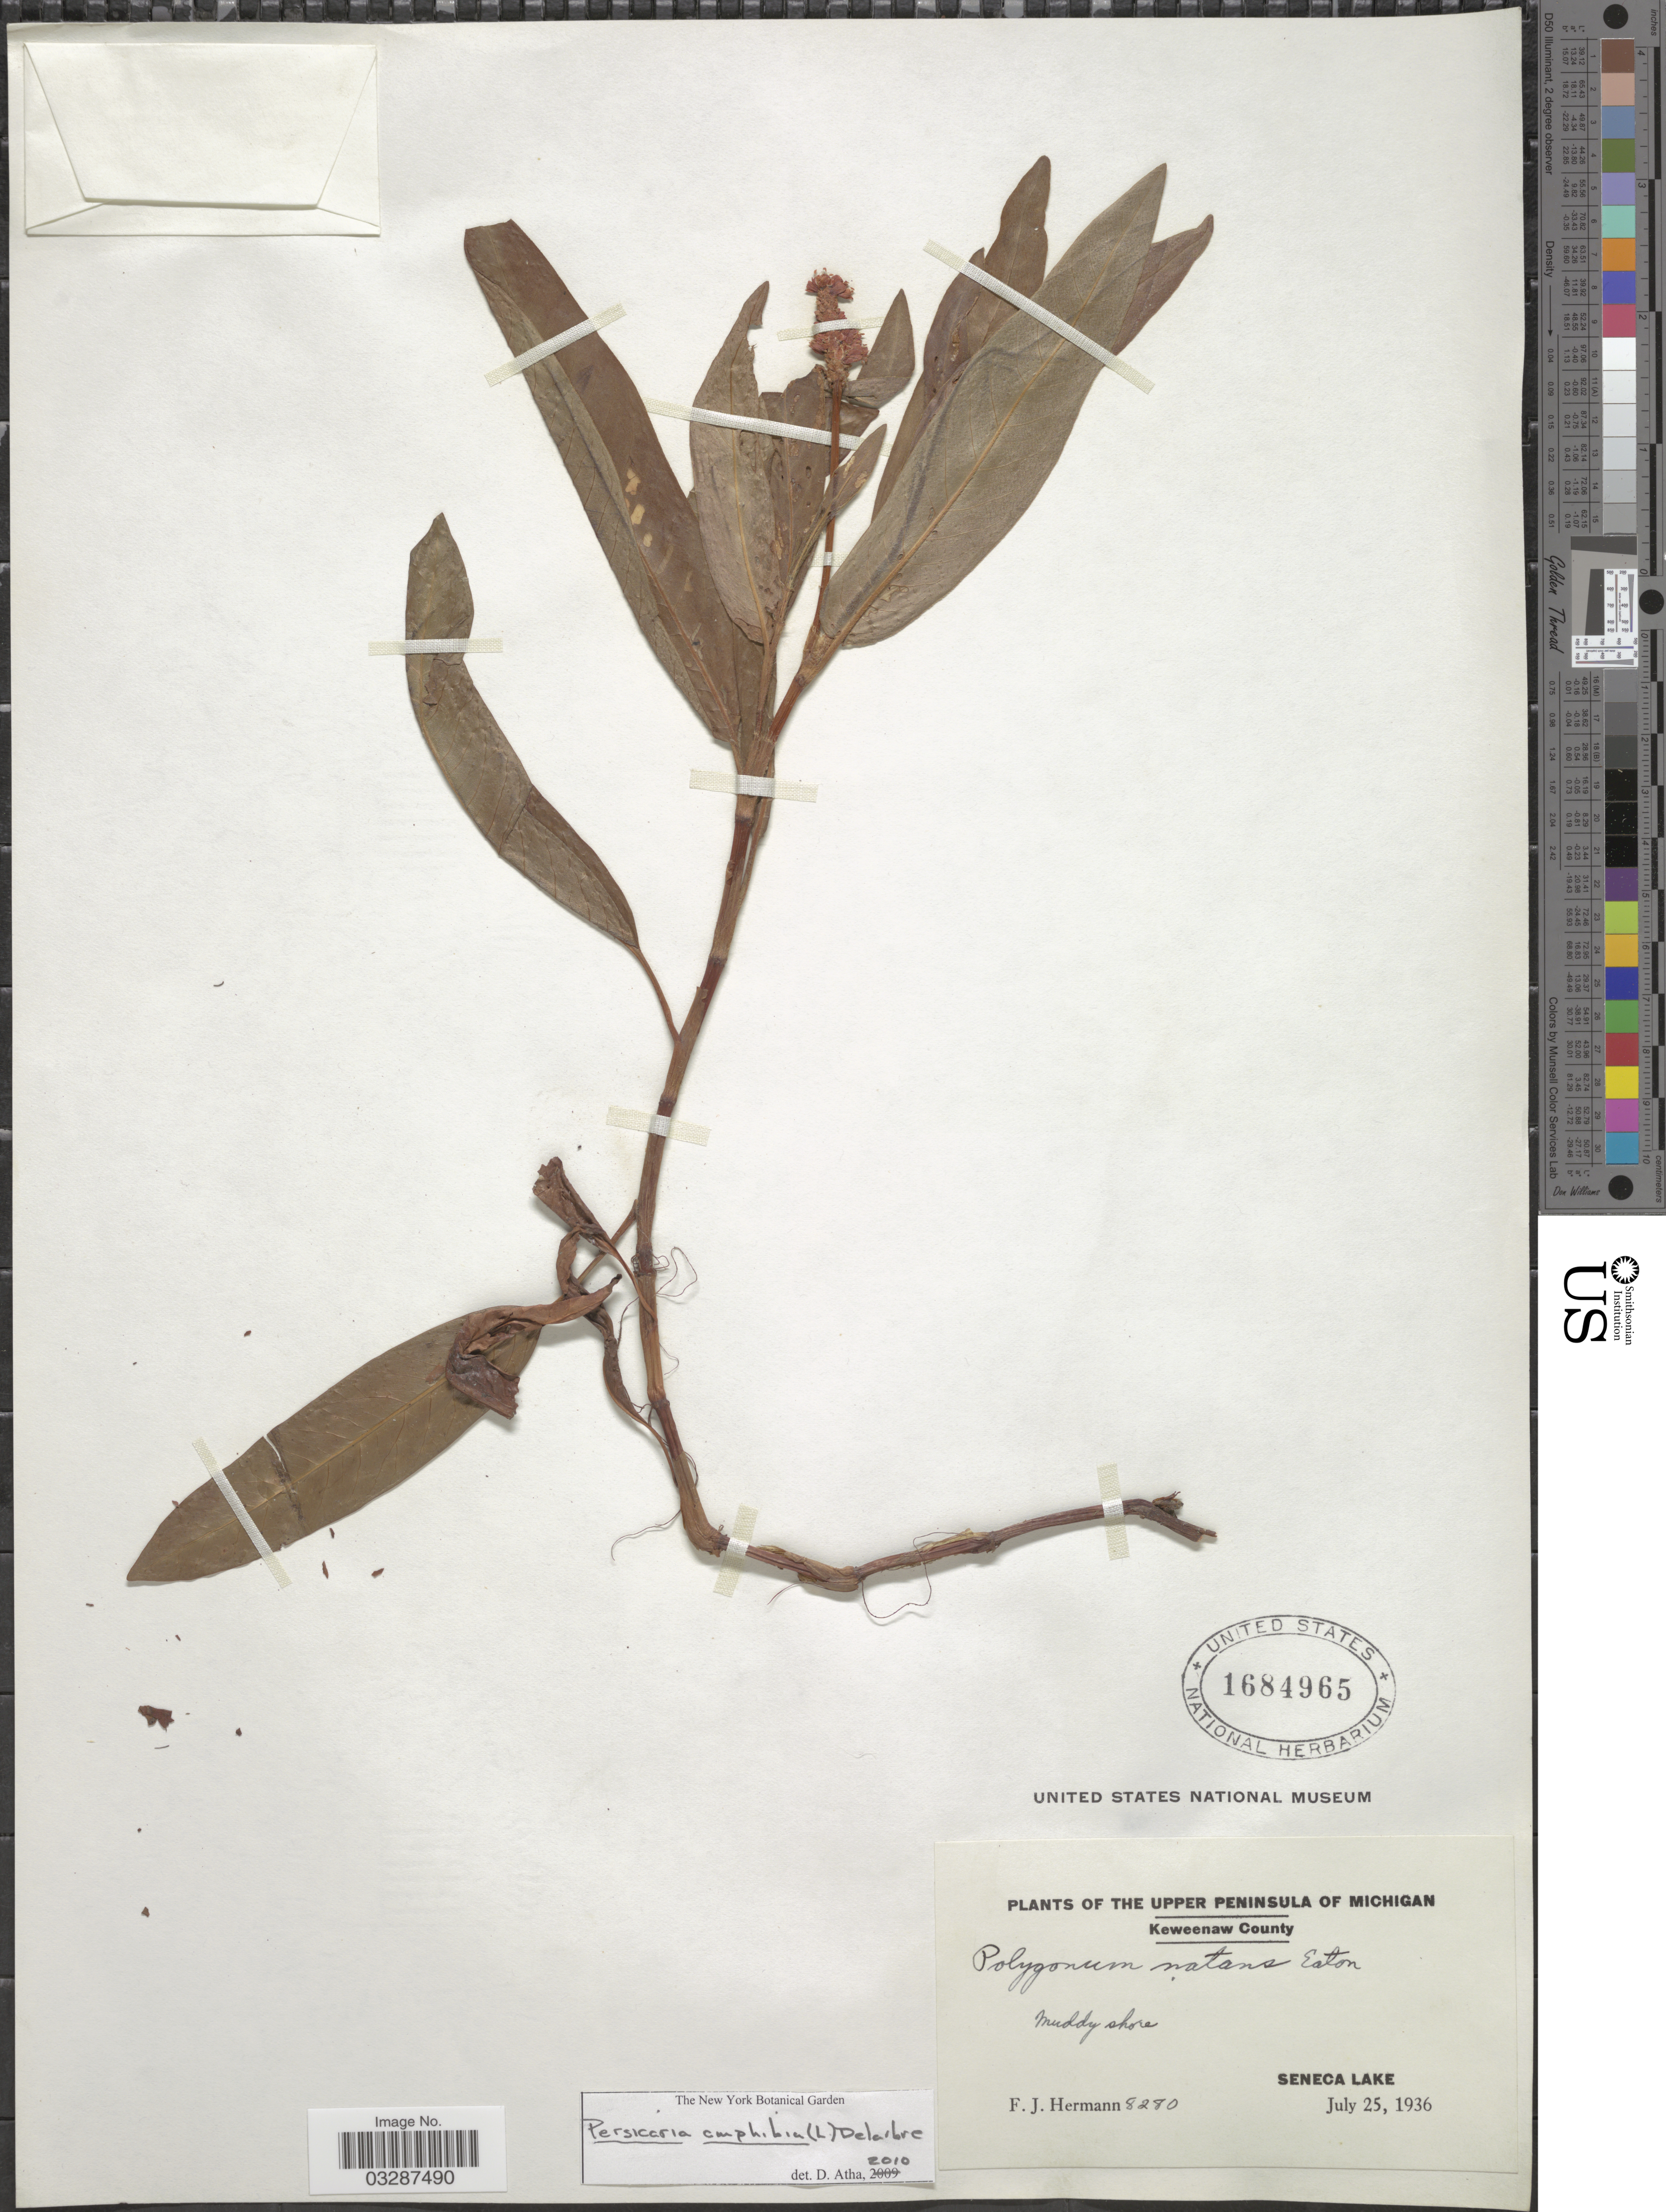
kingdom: Plantae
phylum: Tracheophyta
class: Magnoliopsida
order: Caryophyllales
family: Polygonaceae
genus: Persicaria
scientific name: Persicaria amphibia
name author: (L.) Delarbre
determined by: Atha, D. E.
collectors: F. J. Hermann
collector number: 8280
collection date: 1936-07-25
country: United States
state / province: Michigan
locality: The Upper Peninsula of Michigan. Keweenaw County. Seneca Lake.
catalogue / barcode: US 1684965